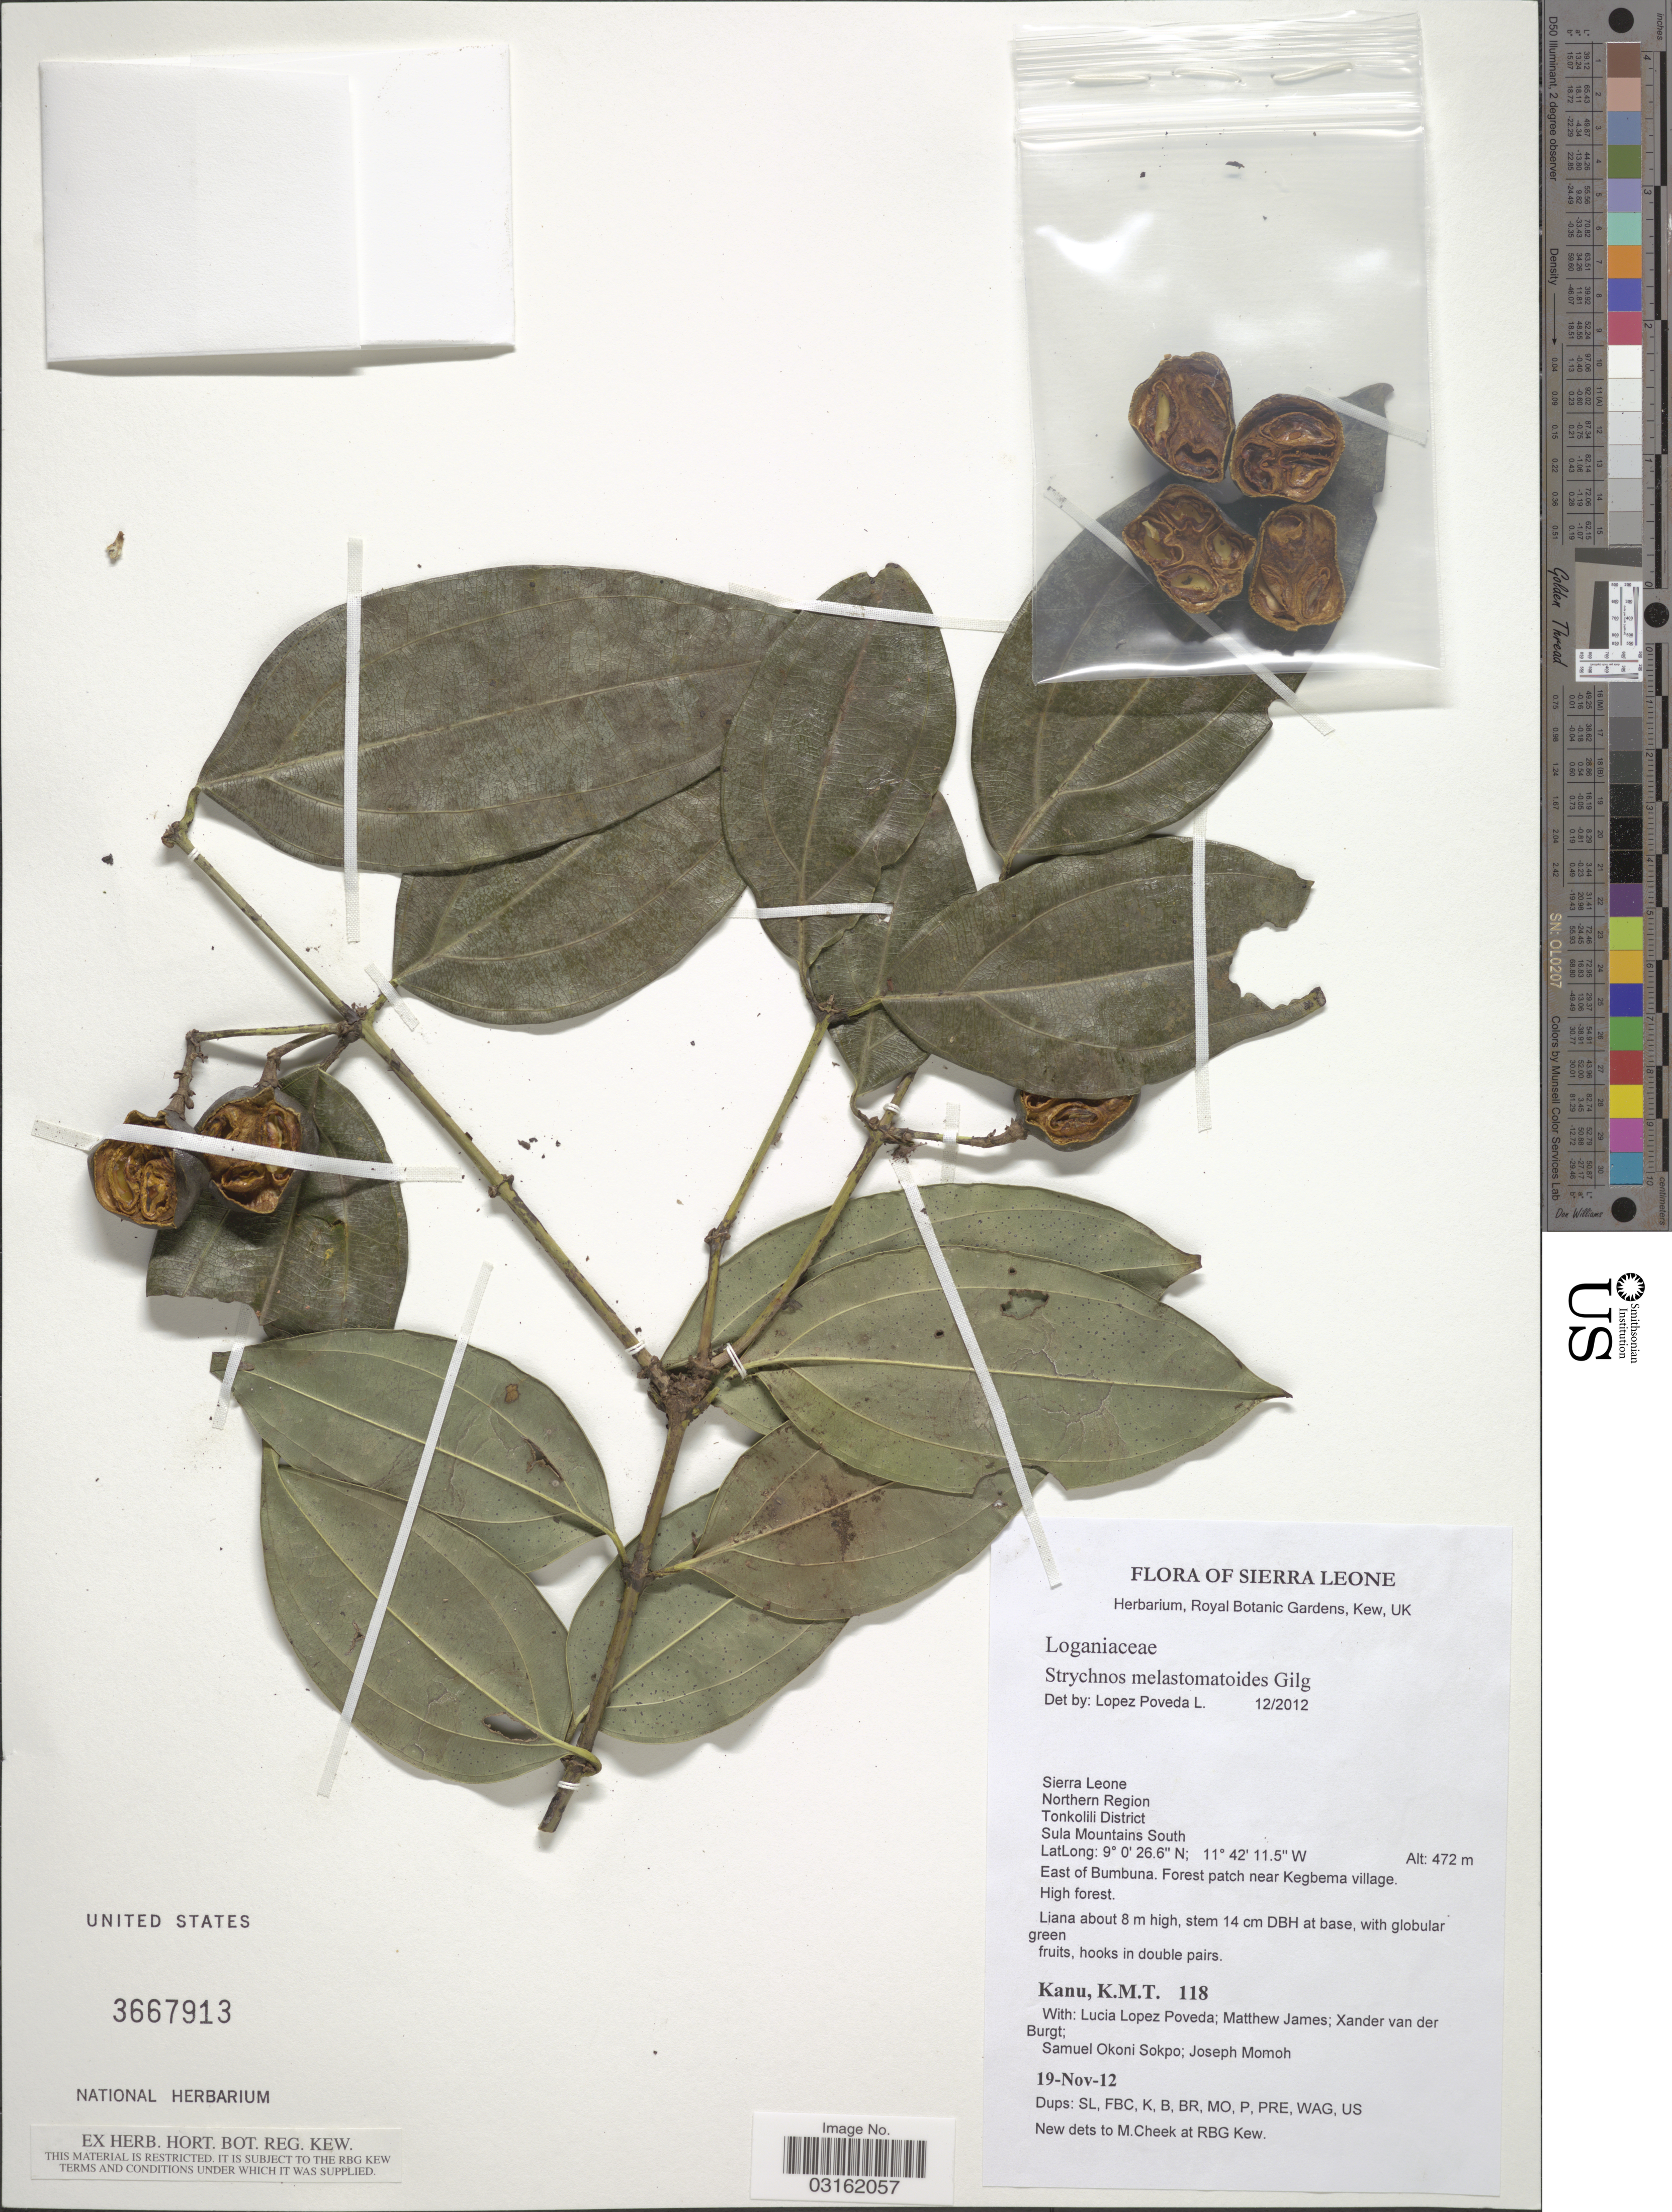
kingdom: Plantae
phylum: Tracheophyta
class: Magnoliopsida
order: Gentianales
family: Loganiaceae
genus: Strychnos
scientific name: Strychnos melastomatoides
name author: Gilg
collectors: K. Kanu, L. Poveda, M. James, X. M. van der Burgt & et al.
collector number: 118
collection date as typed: Transcribed d/m/y: 19/11/12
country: Sierra Leone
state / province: Northern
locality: Northern Region, Tonkolili District, Sula Mountains South, East of Bumbuna. Forest patch near Kegbema village.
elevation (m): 472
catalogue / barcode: US 3667913